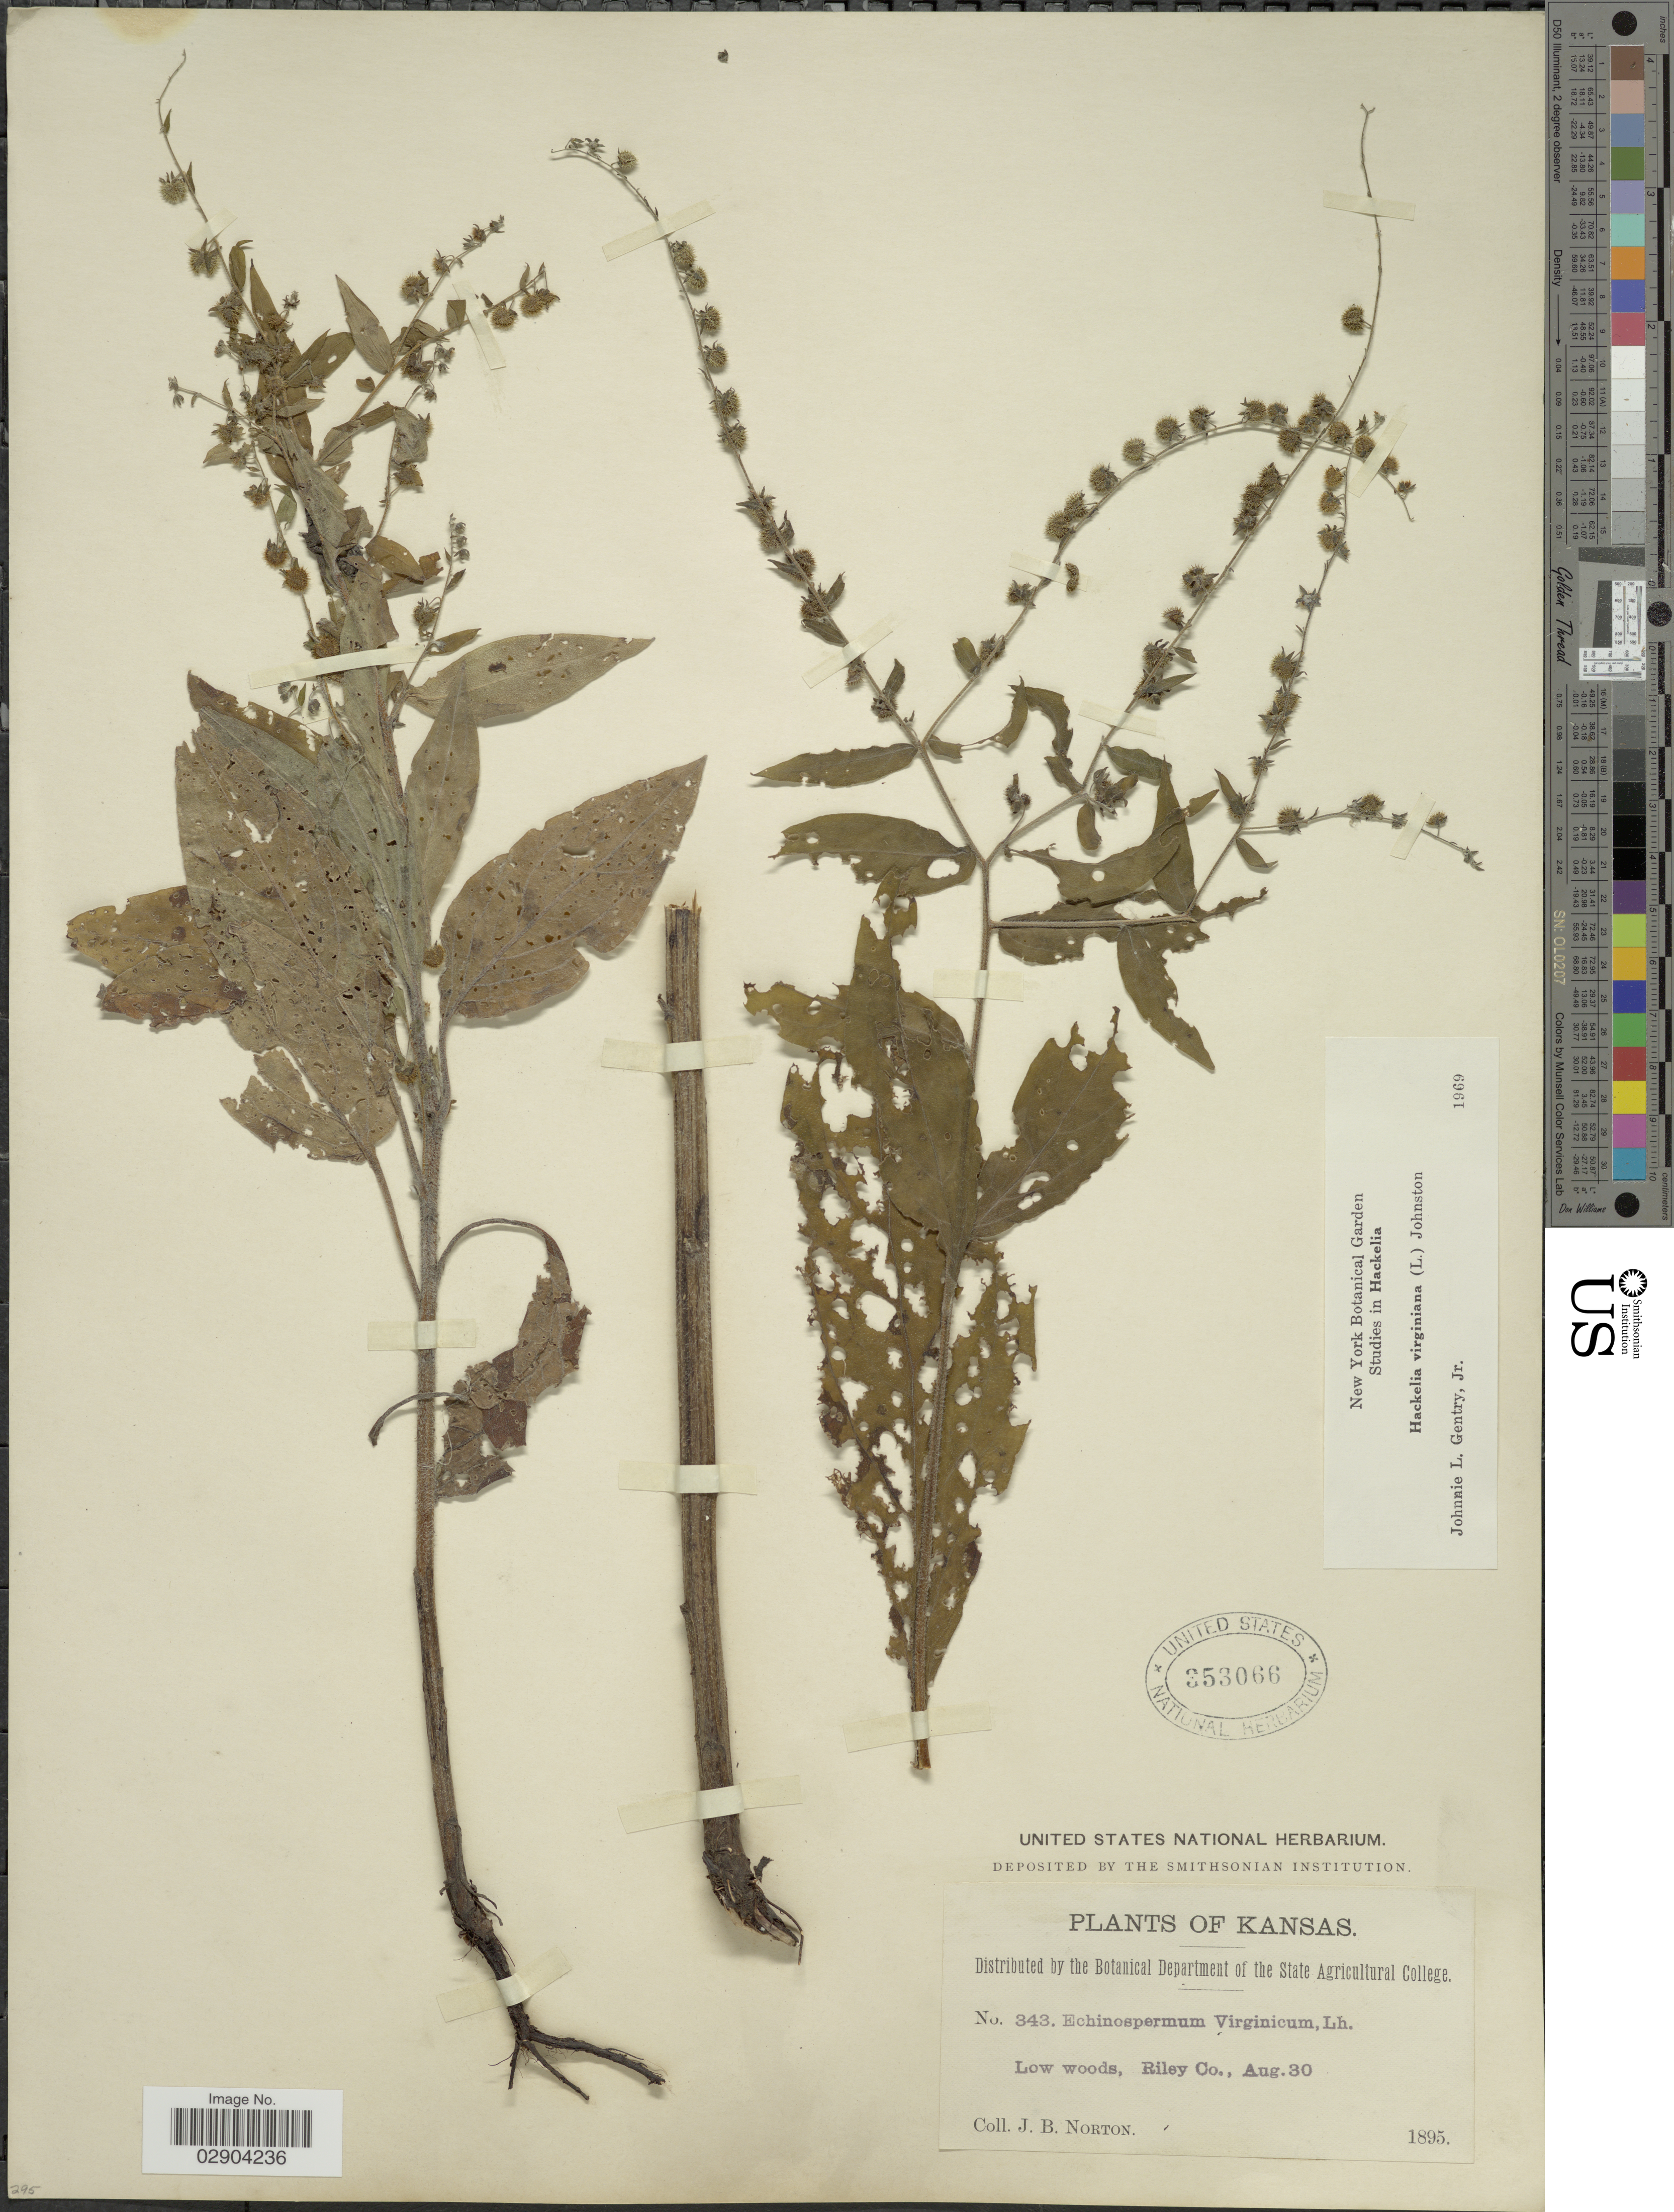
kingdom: Plantae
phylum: Tracheophyta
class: Magnoliopsida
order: Boraginales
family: Boraginaceae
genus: Hackelia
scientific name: Hackelia virginiana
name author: (L.) I.M. Johnst.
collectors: J. B. Norton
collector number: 343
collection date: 1895-08-30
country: United States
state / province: Kansas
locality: Low woods, Riley Co.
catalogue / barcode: US 353066